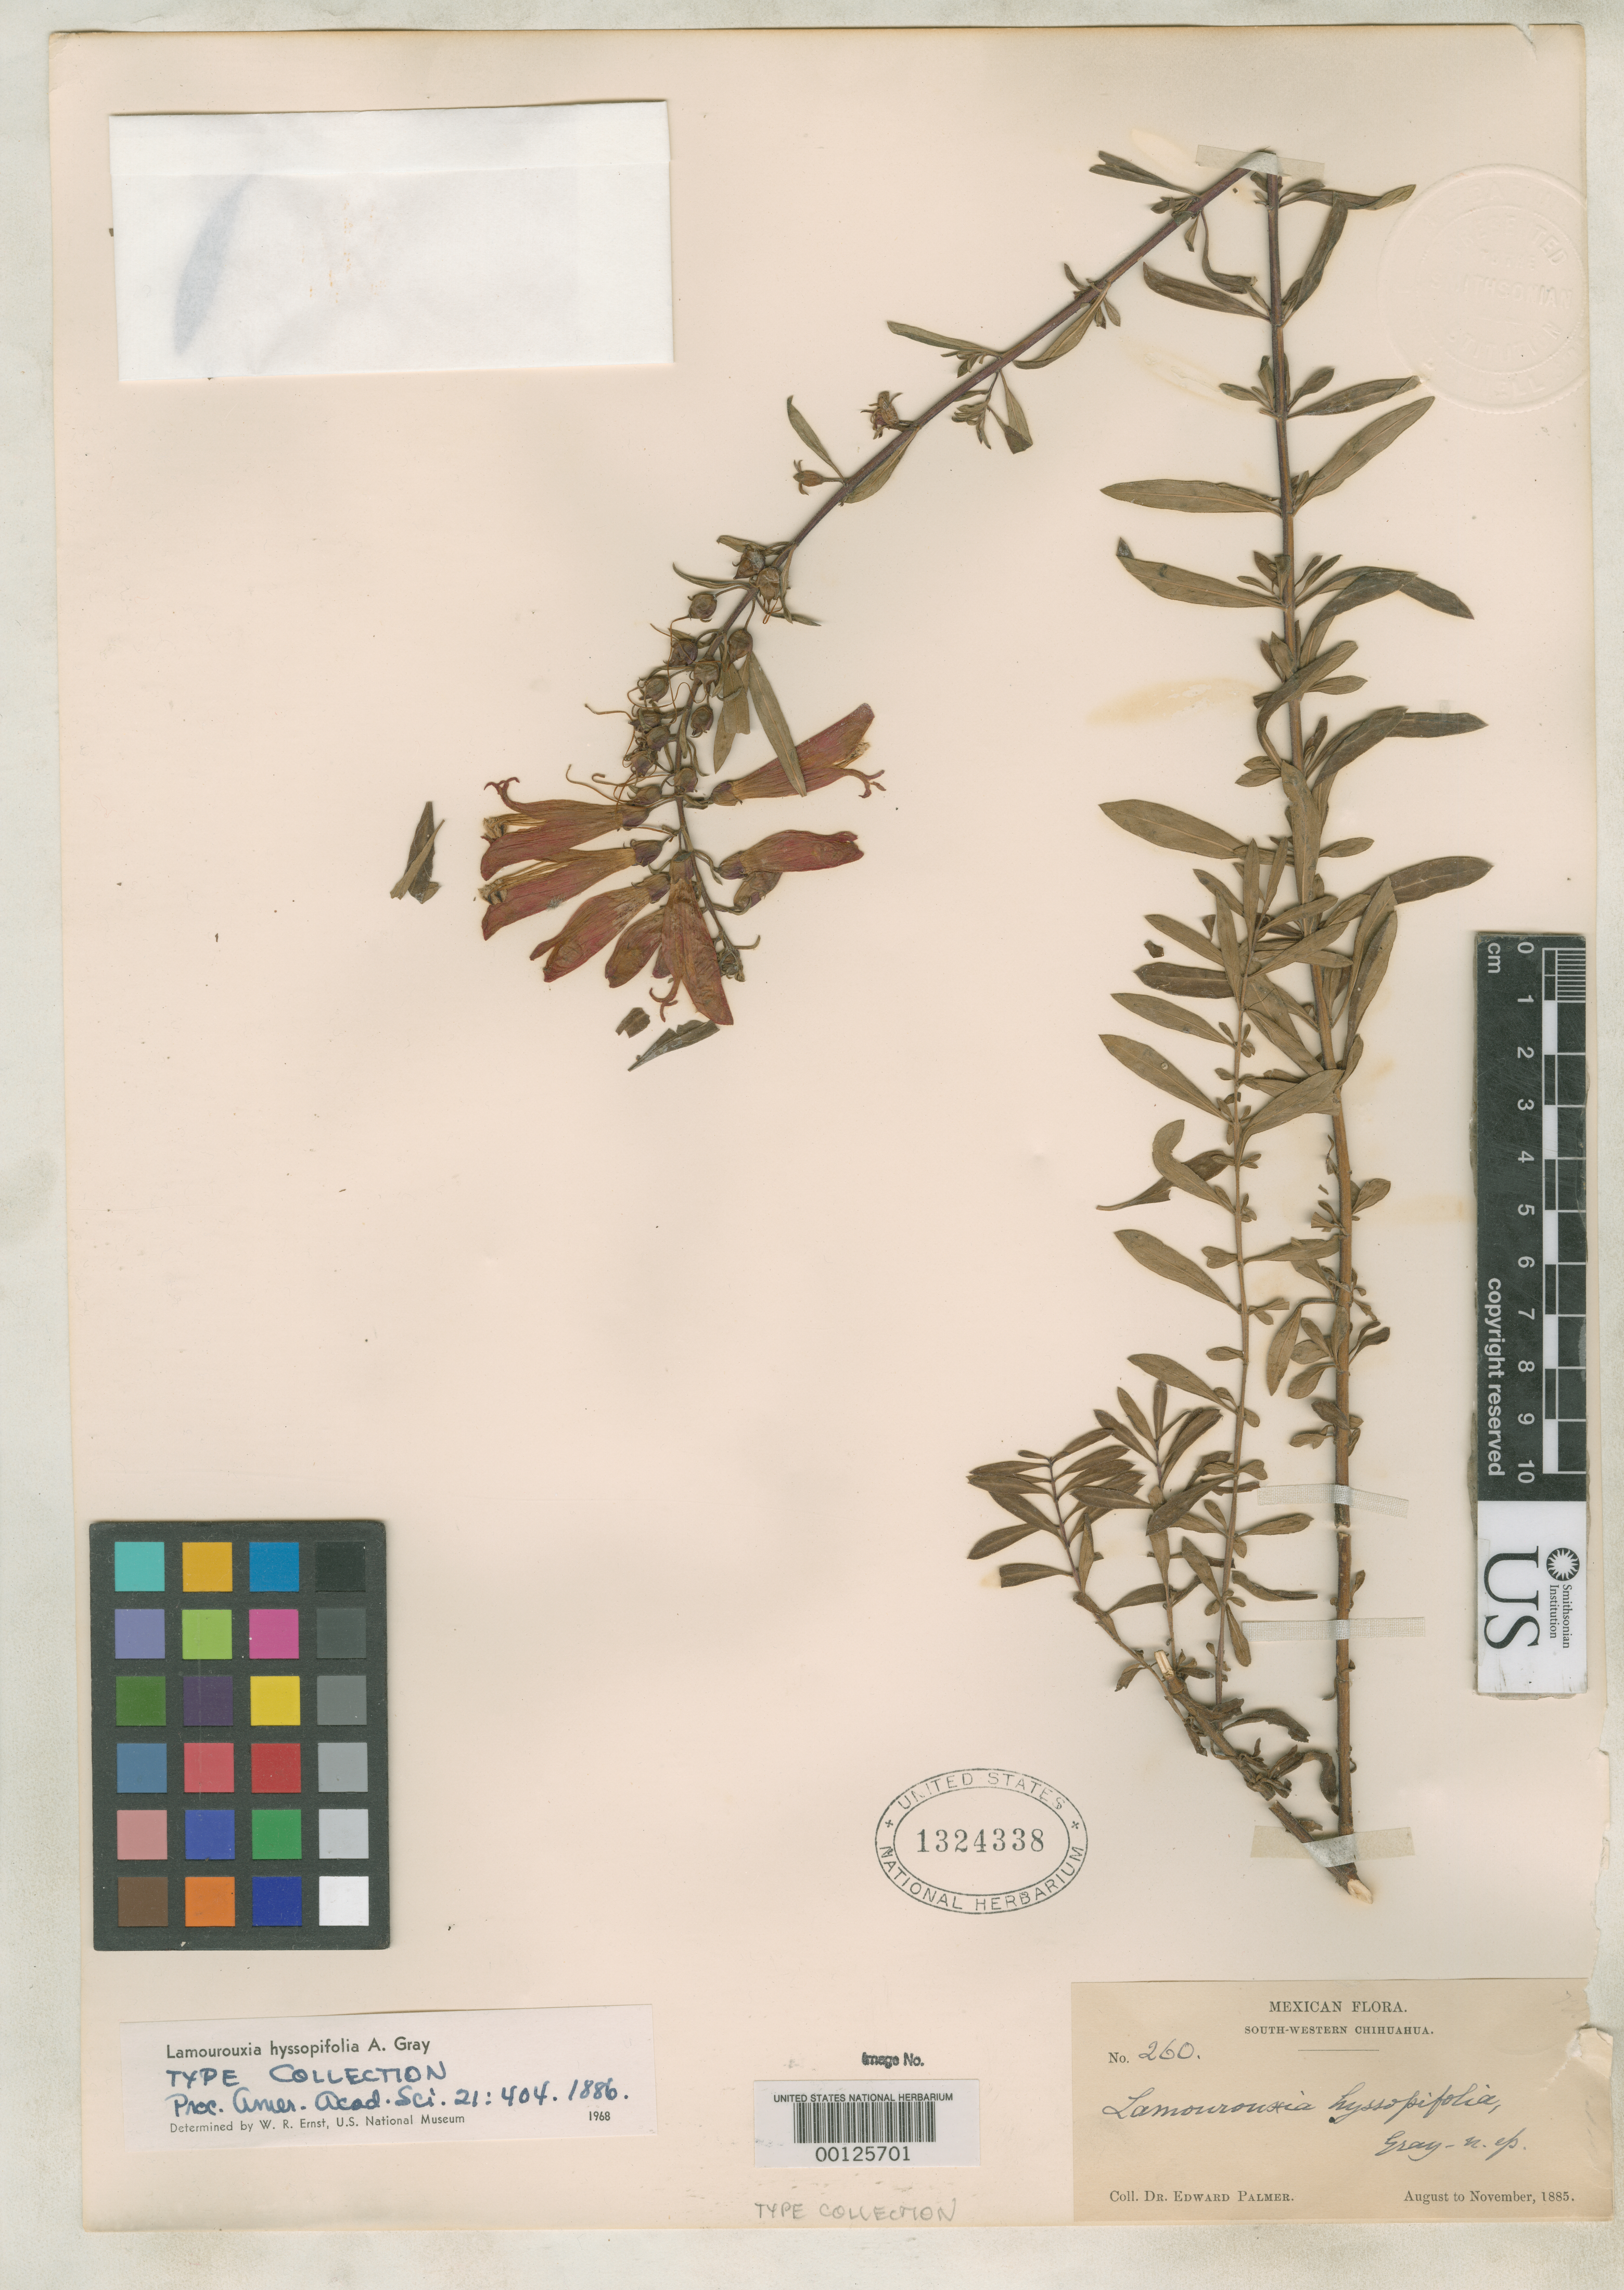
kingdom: Plantae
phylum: Tracheophyta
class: Magnoliopsida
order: Lamiales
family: Orobanchaceae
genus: Lamourouxia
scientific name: Lamourouxia hyssopifolia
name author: A. Gray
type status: Isotype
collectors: E. Palmer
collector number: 260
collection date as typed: Aug 1885 to -- Nov 1885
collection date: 1885-08/1885-11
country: Mexico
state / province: Chihuahua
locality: South-western Chihuahua.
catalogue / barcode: US 1324338